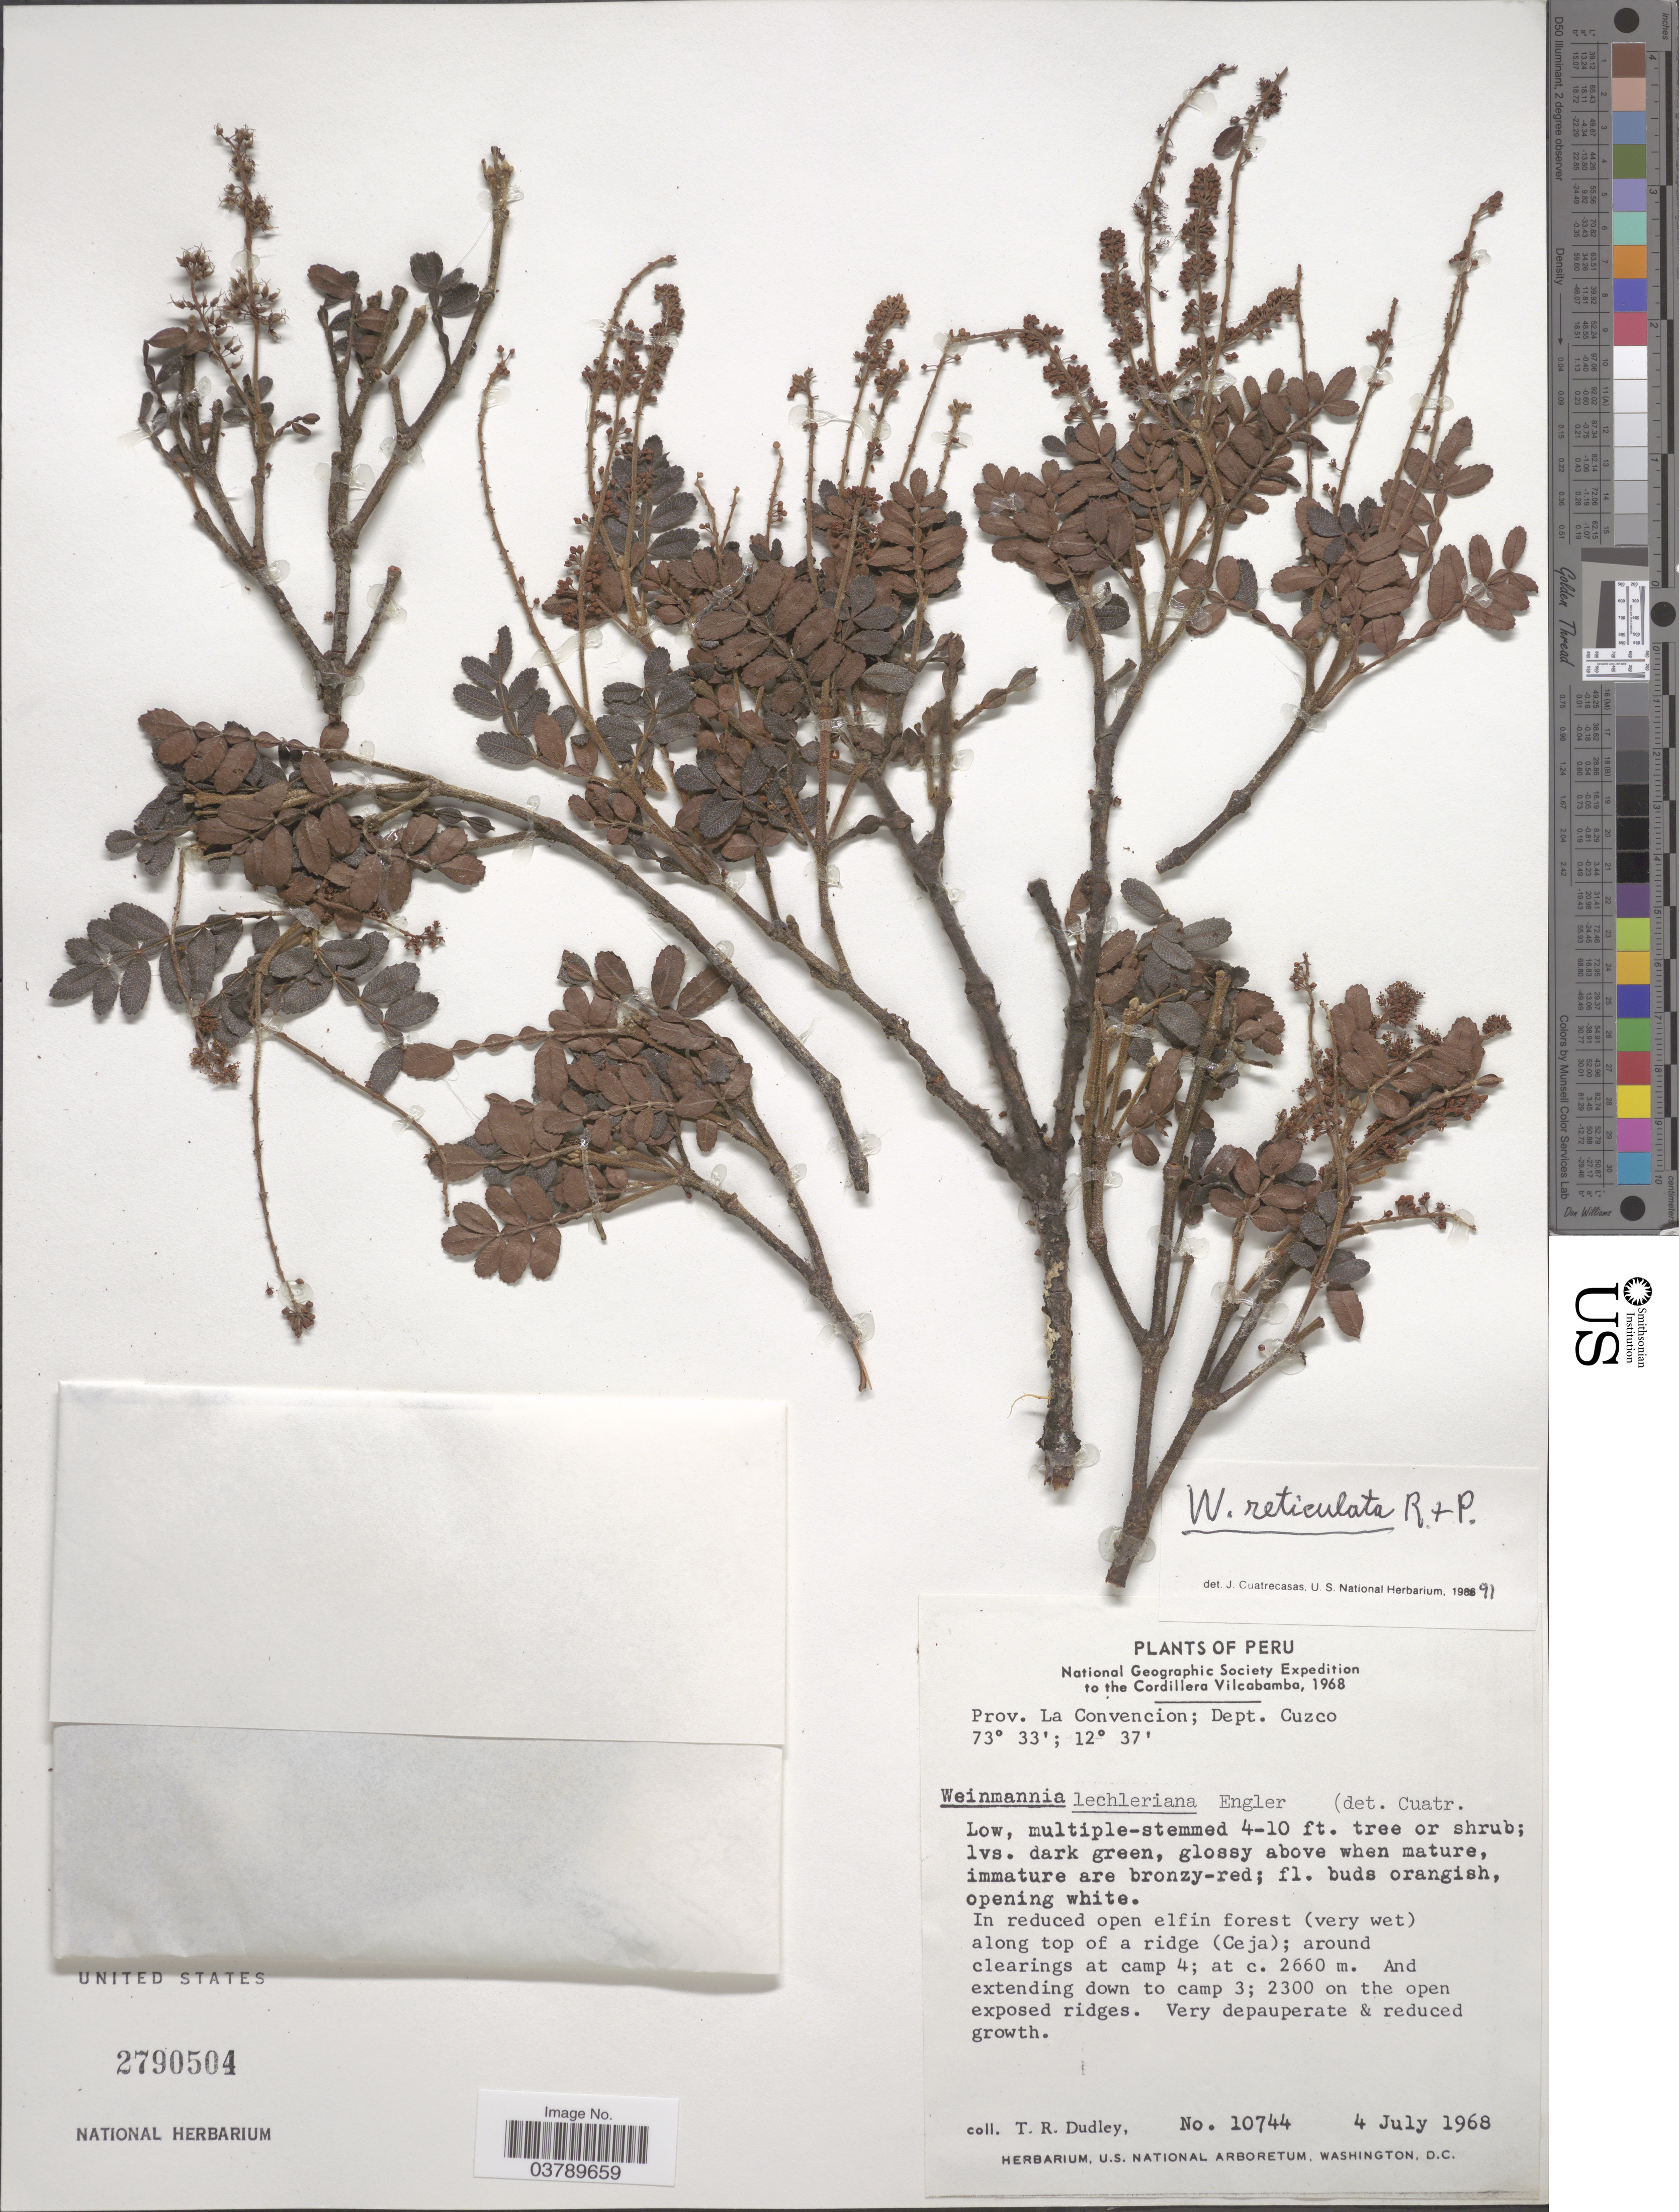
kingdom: Plantae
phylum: Tracheophyta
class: Magnoliopsida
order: Oxalidales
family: Cunoniaceae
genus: Weinmannia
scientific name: Weinmannia reticulata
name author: Ruiz & Pav.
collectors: T. R. Dudley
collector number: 10744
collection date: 1968-07-04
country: Peru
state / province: Cusco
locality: Cordillera Vilcabamba. Prov. La Convencion; Dept. Cuzco. Along top of a ridge (Ceja).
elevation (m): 2300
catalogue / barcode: US 2790504